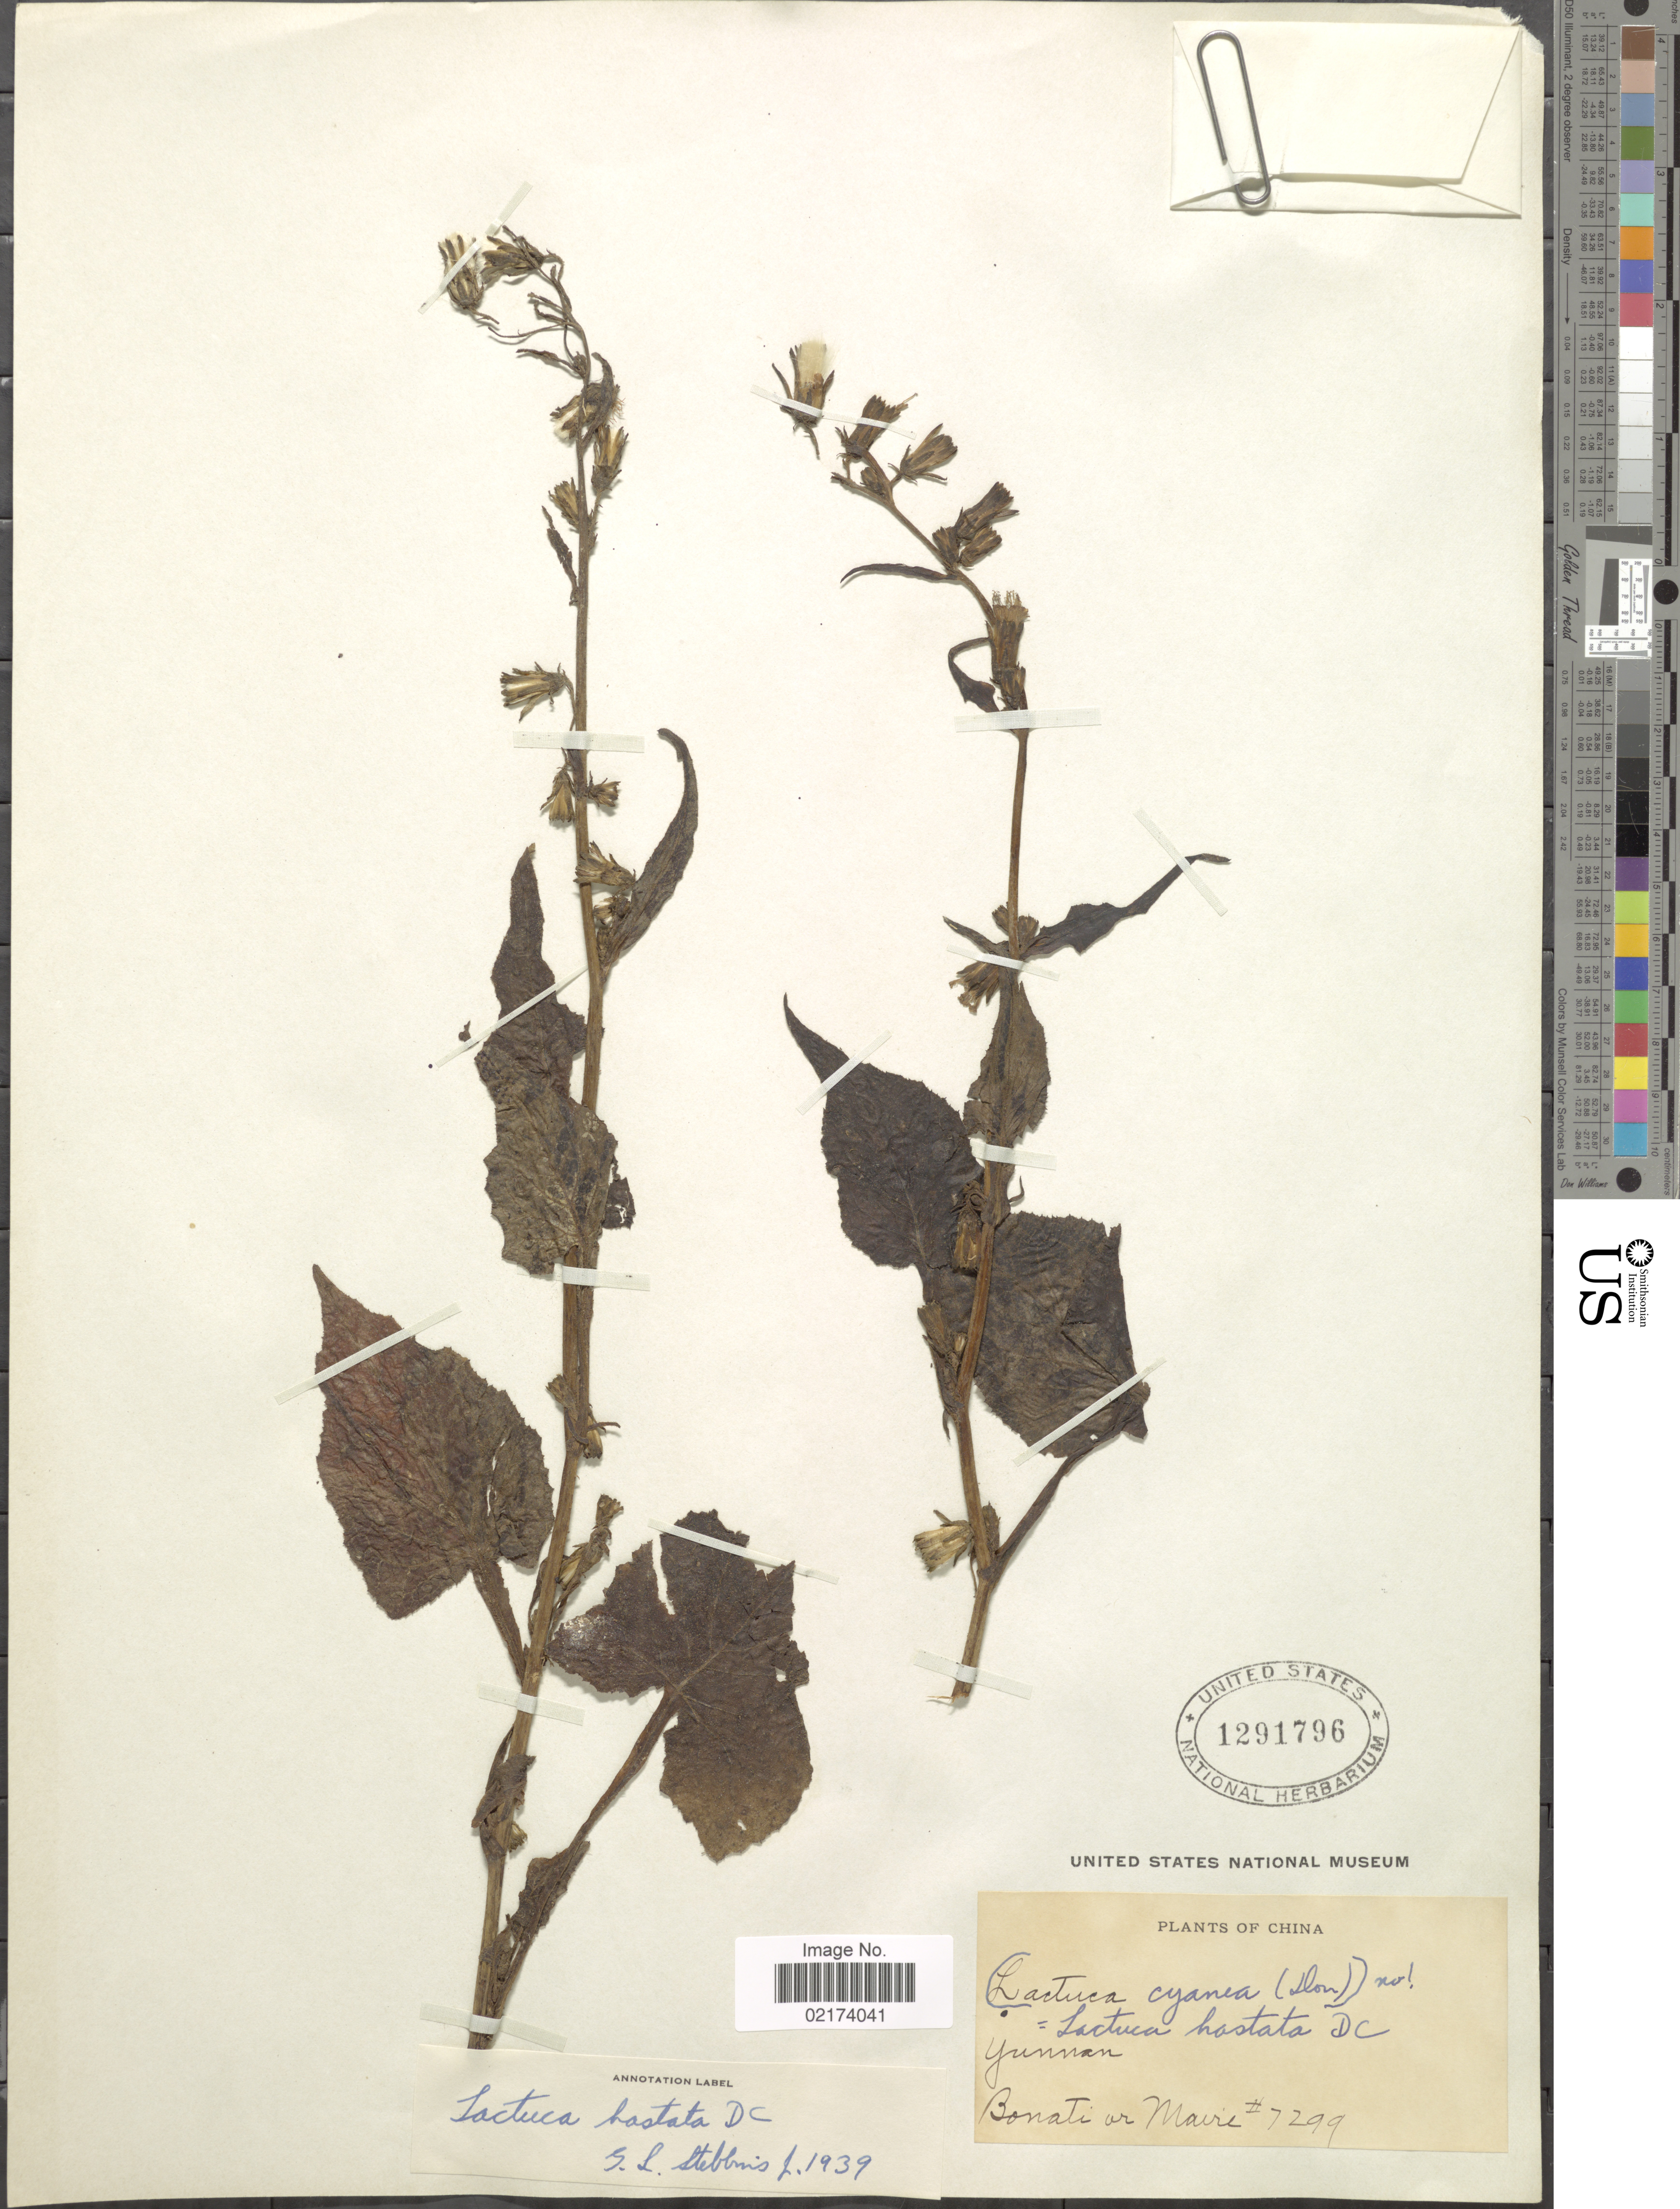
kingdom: Plantae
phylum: Tracheophyta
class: Magnoliopsida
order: Asterales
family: Asteraceae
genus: Chaetoseris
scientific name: Chaetoseris cyanea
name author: (D. Don) C. Shih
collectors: -. Bonati & Maire, --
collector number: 7299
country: China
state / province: Yunnan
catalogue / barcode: US 1291796